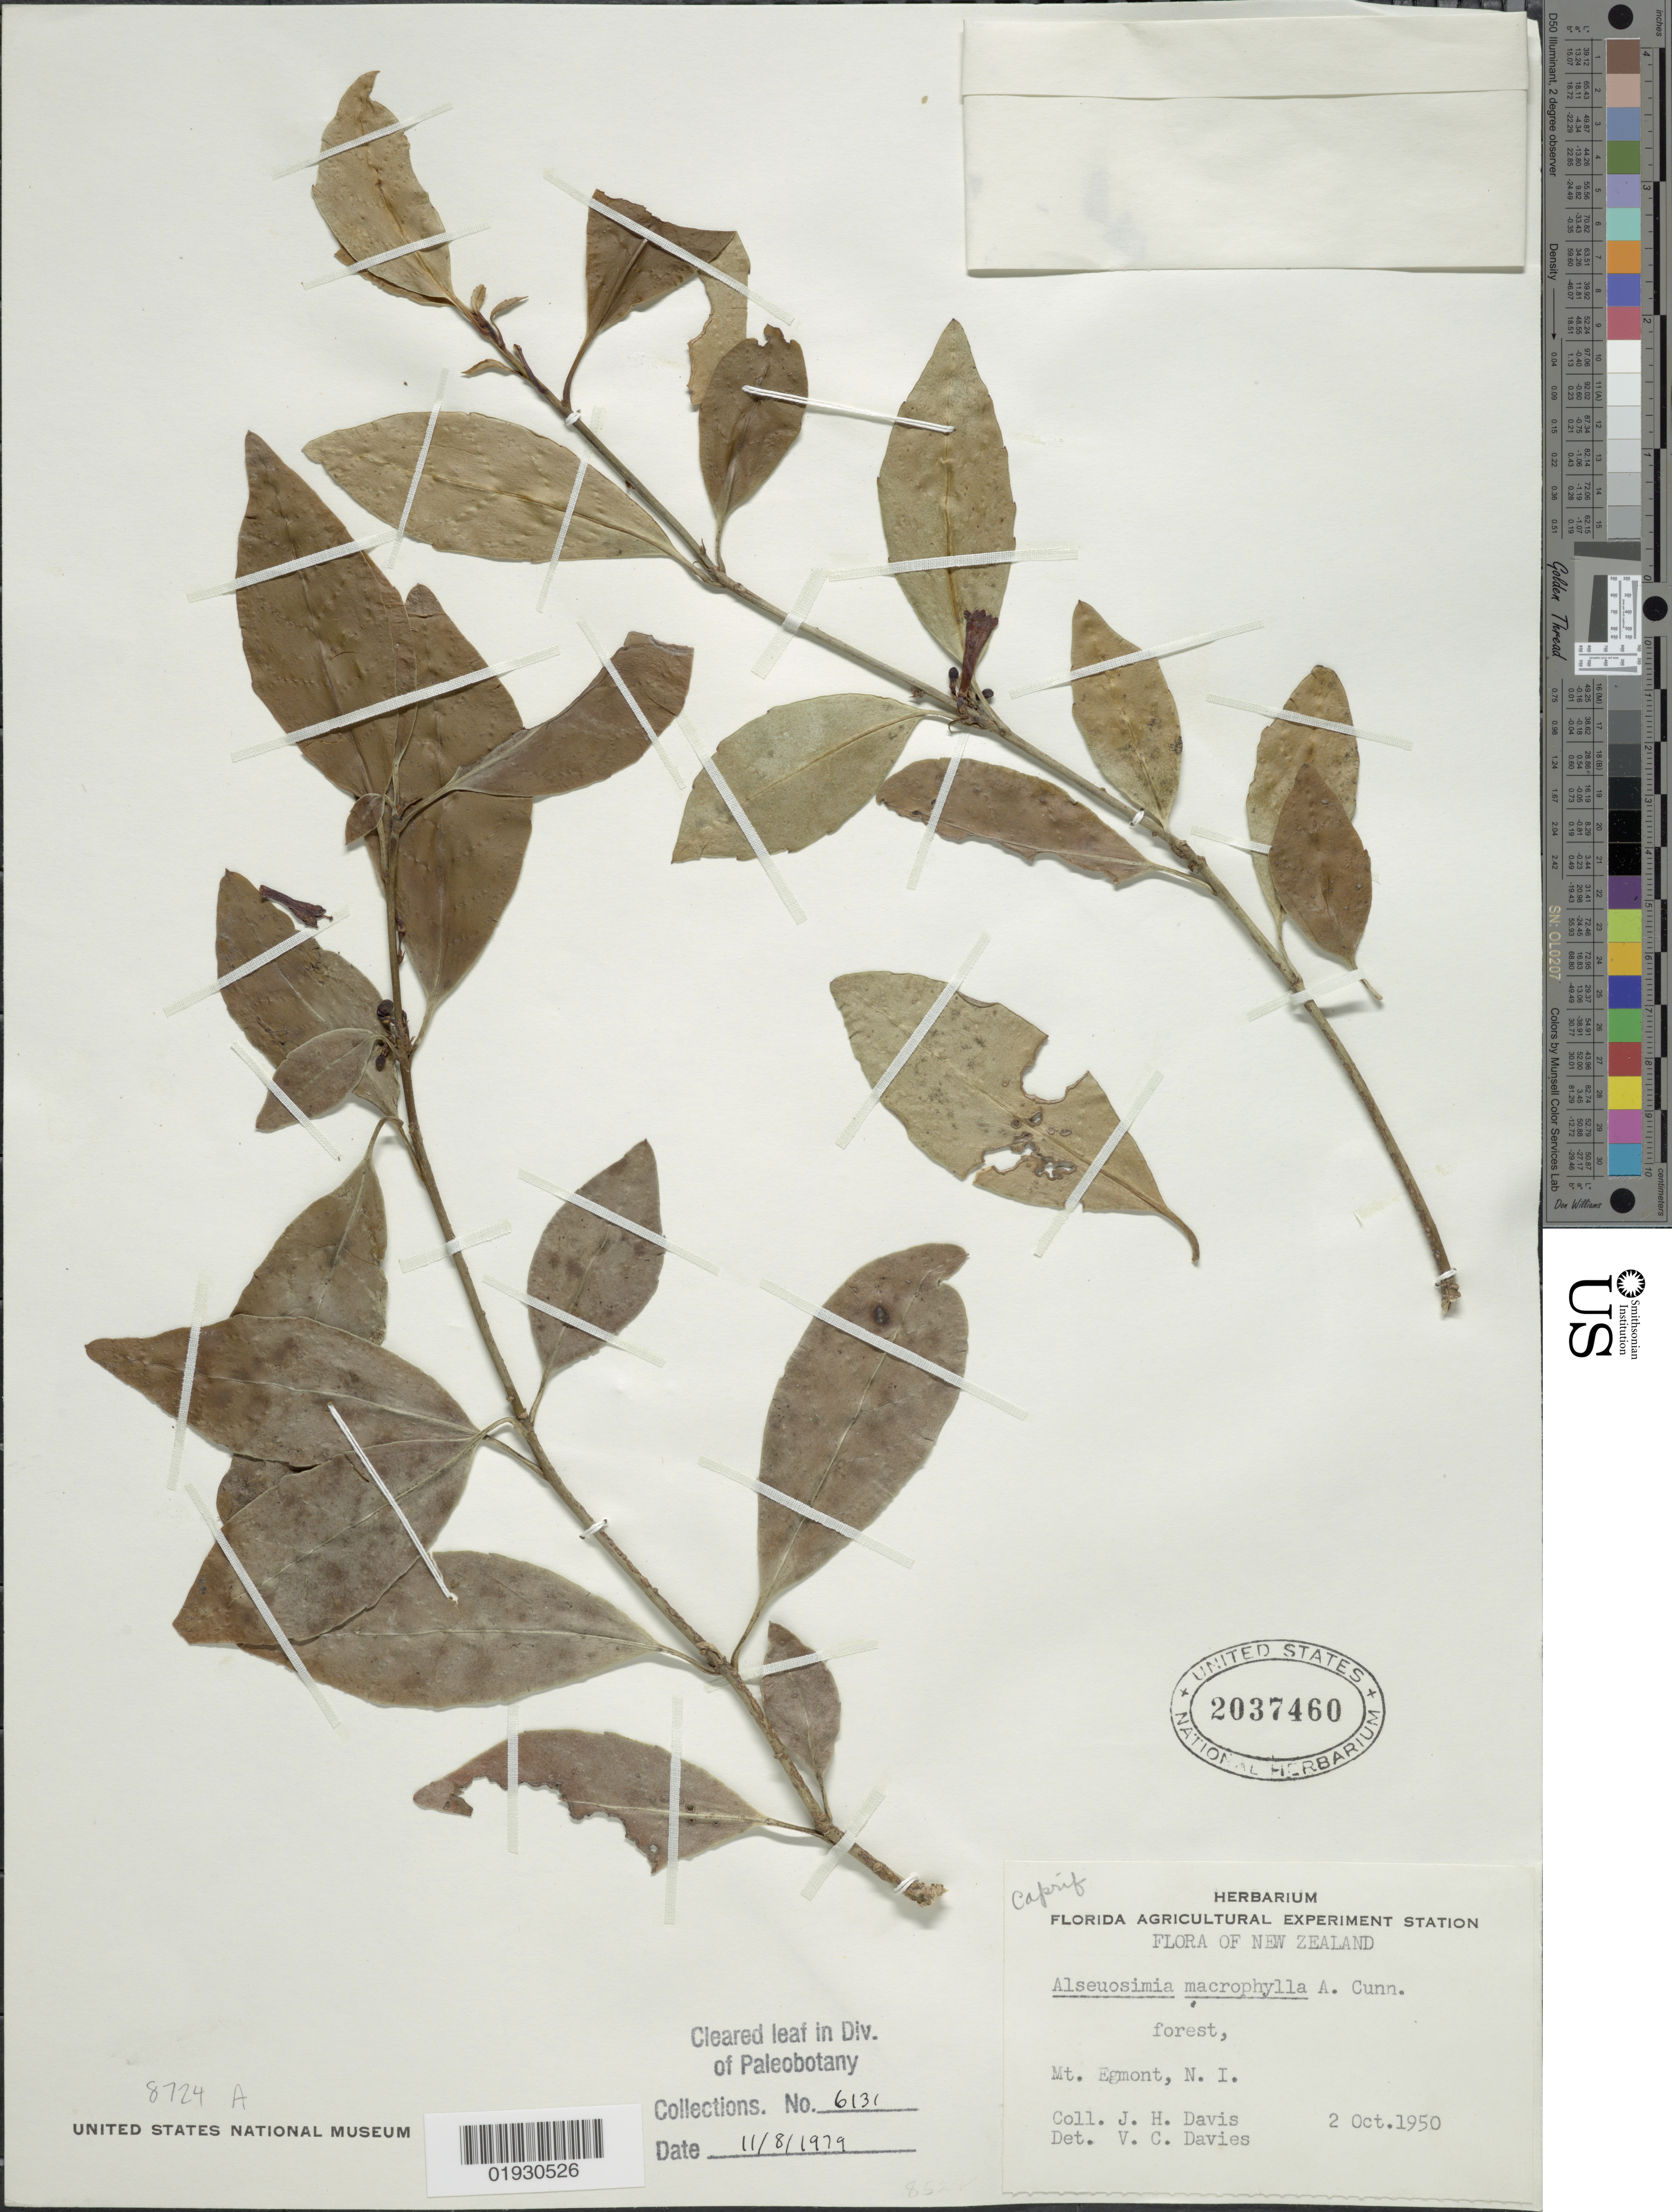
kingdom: Plantae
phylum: Tracheophyta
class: Magnoliopsida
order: Asterales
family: Alseuosmiaceae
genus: Alseuosmia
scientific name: Alseuosmia macrophylla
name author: A. Cunn.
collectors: J. Davis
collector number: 6131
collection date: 1950-10-02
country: New Zealand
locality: Mt. Egmont, N.I.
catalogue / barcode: US 2037460